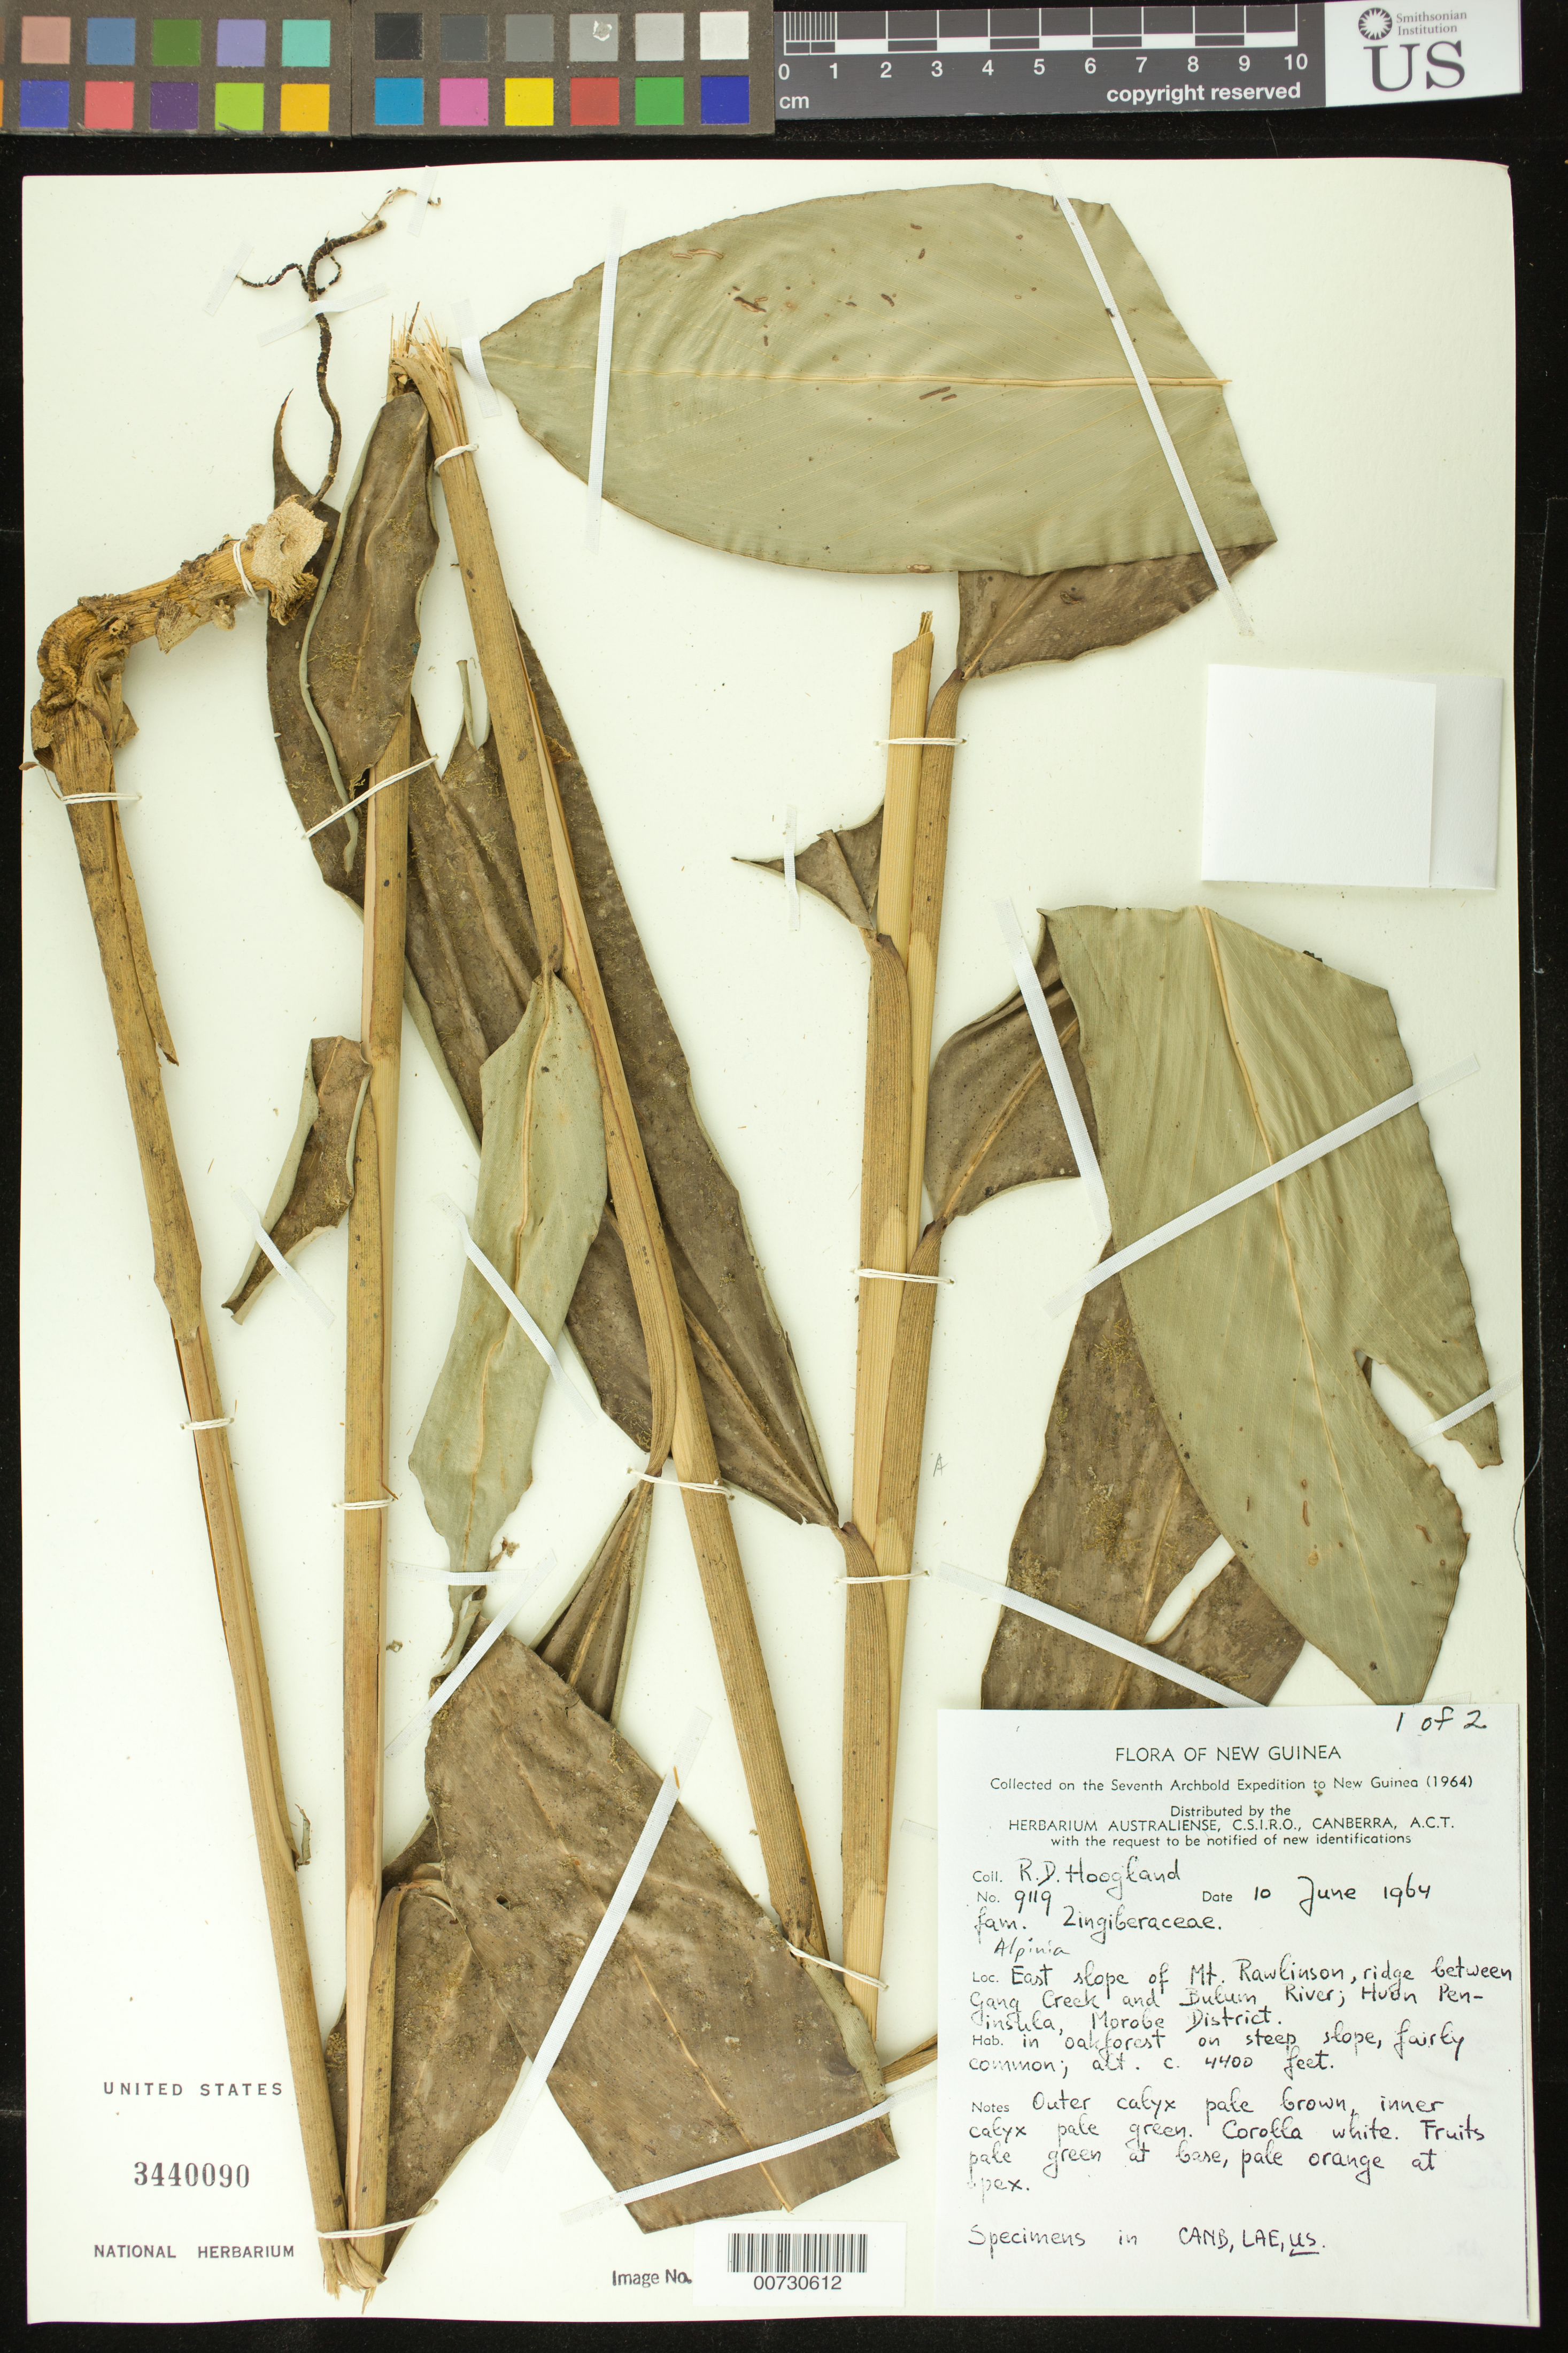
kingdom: Plantae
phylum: Tracheophyta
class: Liliopsida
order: Zingiberales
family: Zingiberaceae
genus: Alpinia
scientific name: Alpinia sp.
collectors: R. D. Hoogland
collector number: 9119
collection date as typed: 10 Jun 1964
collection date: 1964-06-10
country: Papua New Guinea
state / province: Morobe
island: New Guinea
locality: E slope of Mt. Rawlinson, ridge between Gang Creek and Bulum River, Huon Peninsula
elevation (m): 1311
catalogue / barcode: US 3440090